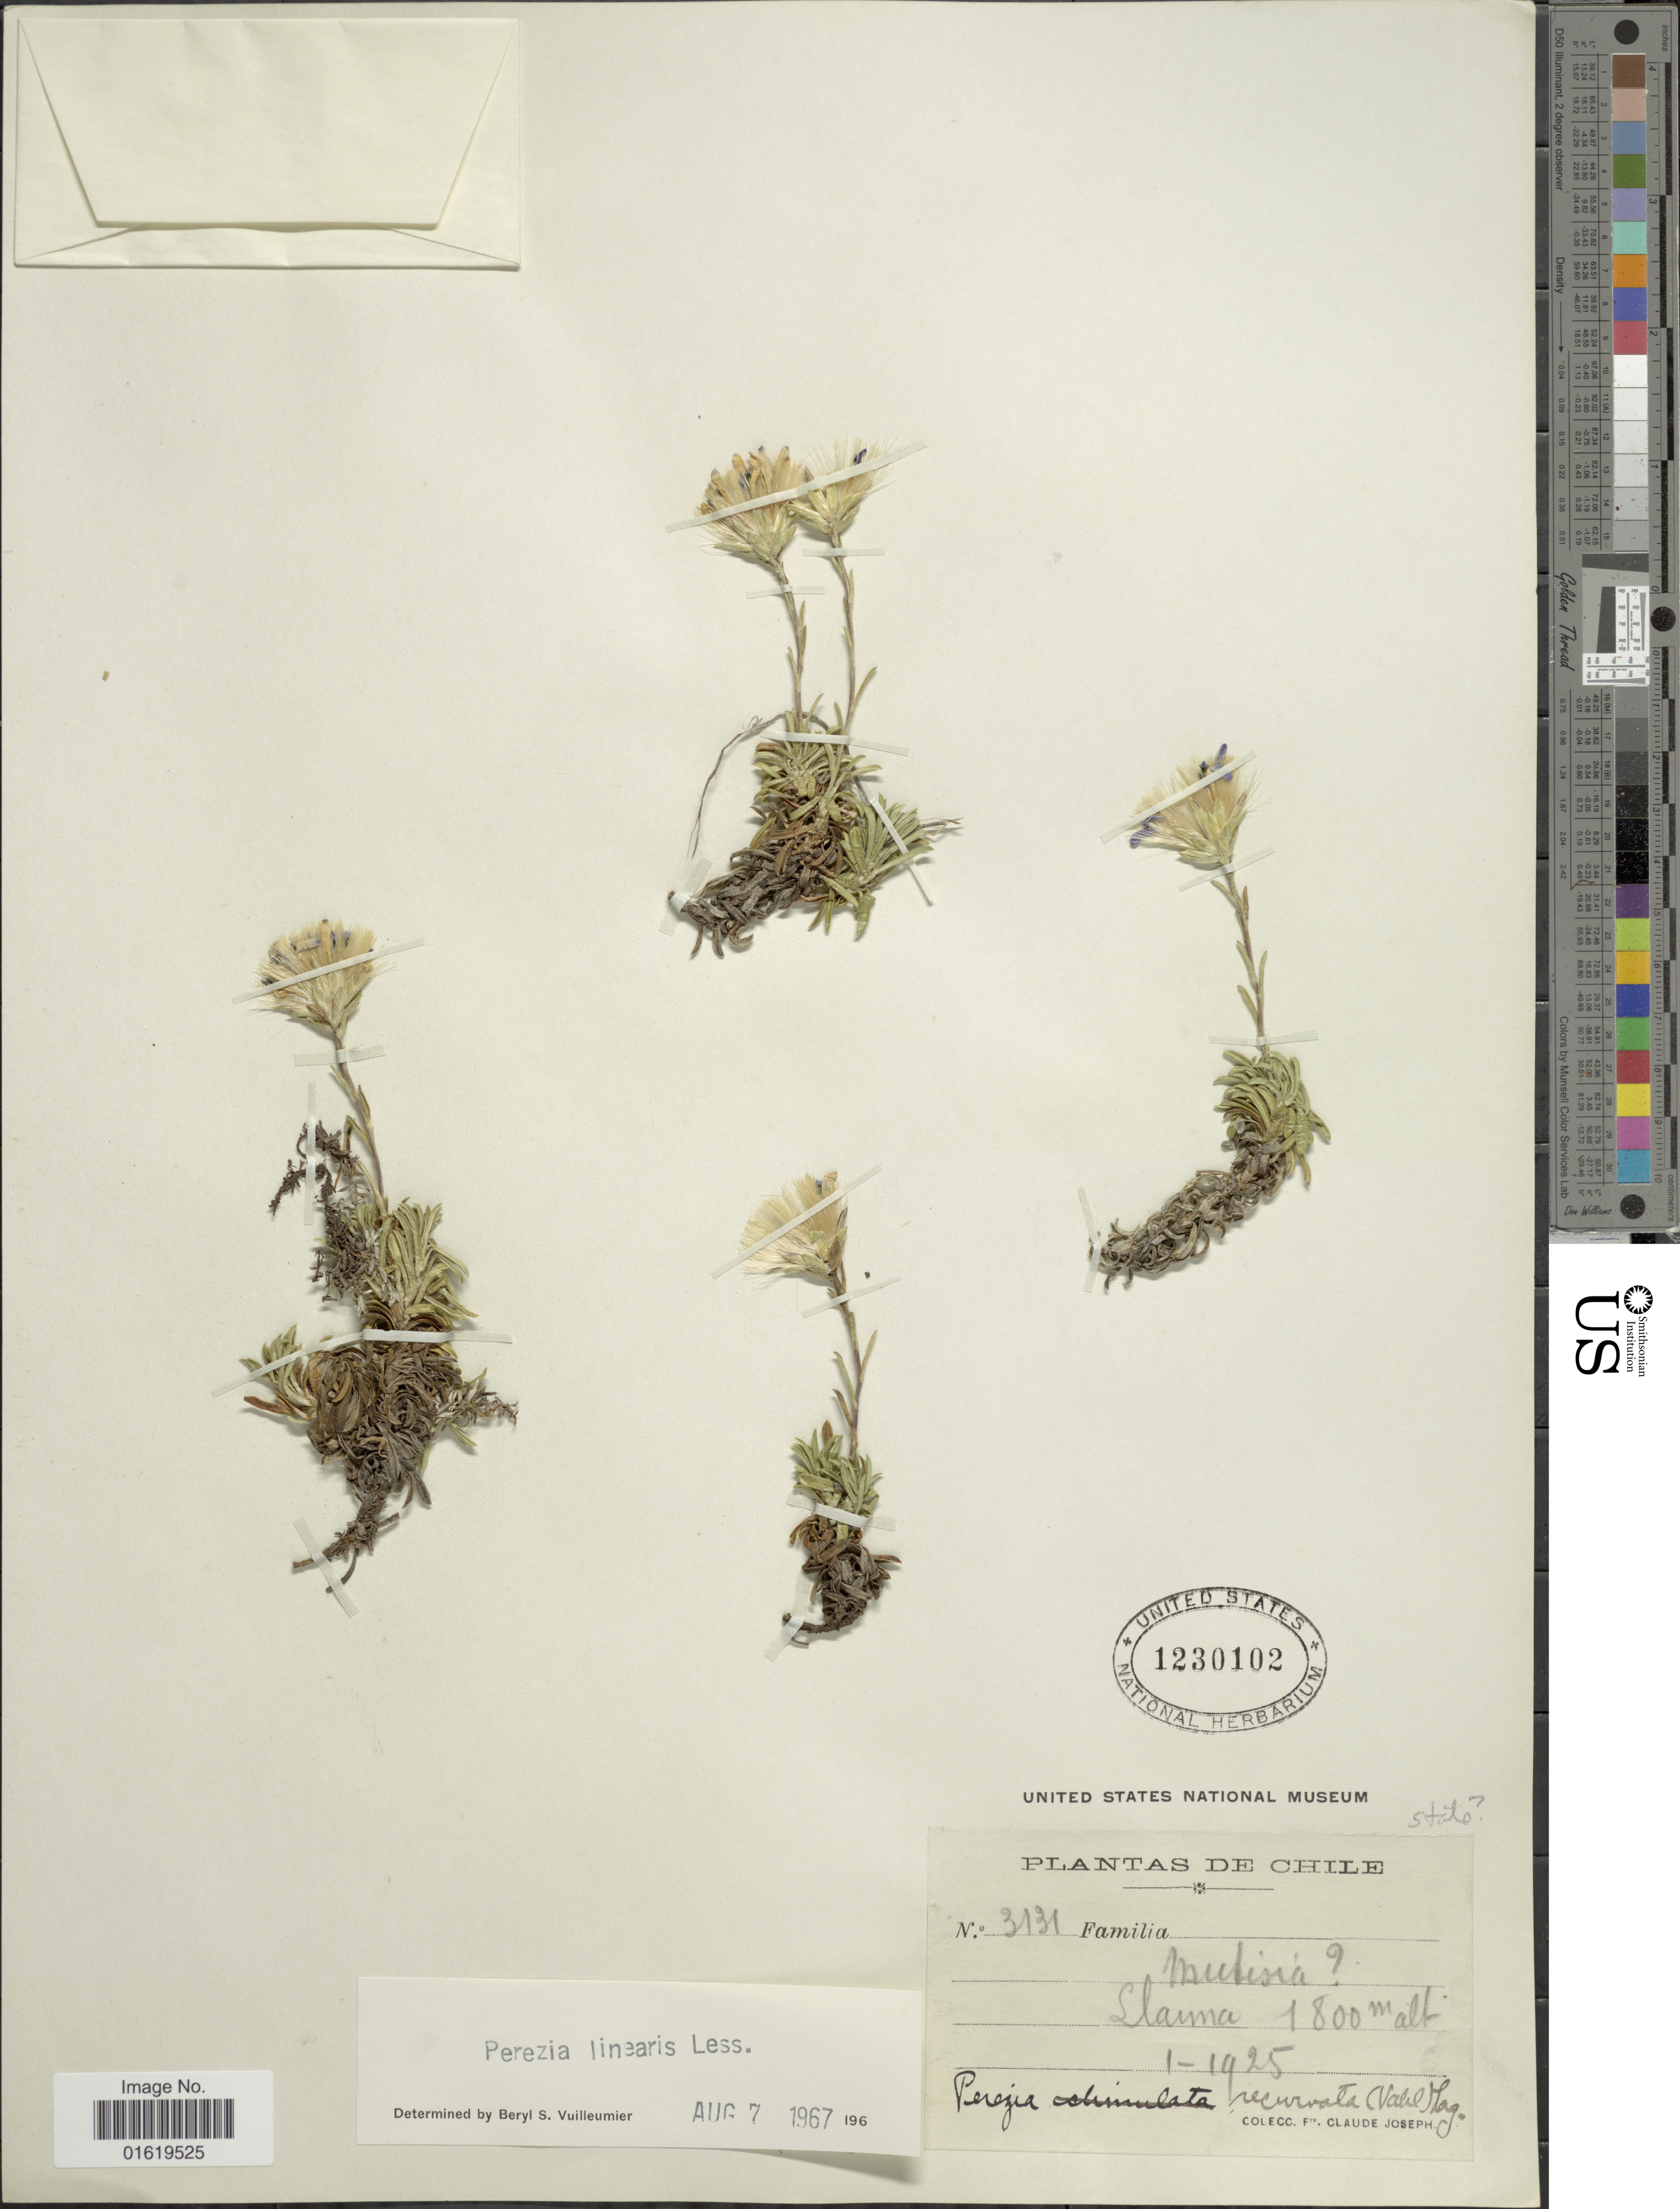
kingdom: Plantae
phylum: Tracheophyta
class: Magnoliopsida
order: Asterales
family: Asteraceae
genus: Perezia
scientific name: Perezia linearis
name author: Less.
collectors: Bro. Claude-Joseph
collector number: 3131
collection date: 1925-01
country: Chile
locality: Llama.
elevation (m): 1800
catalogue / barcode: US 1230102